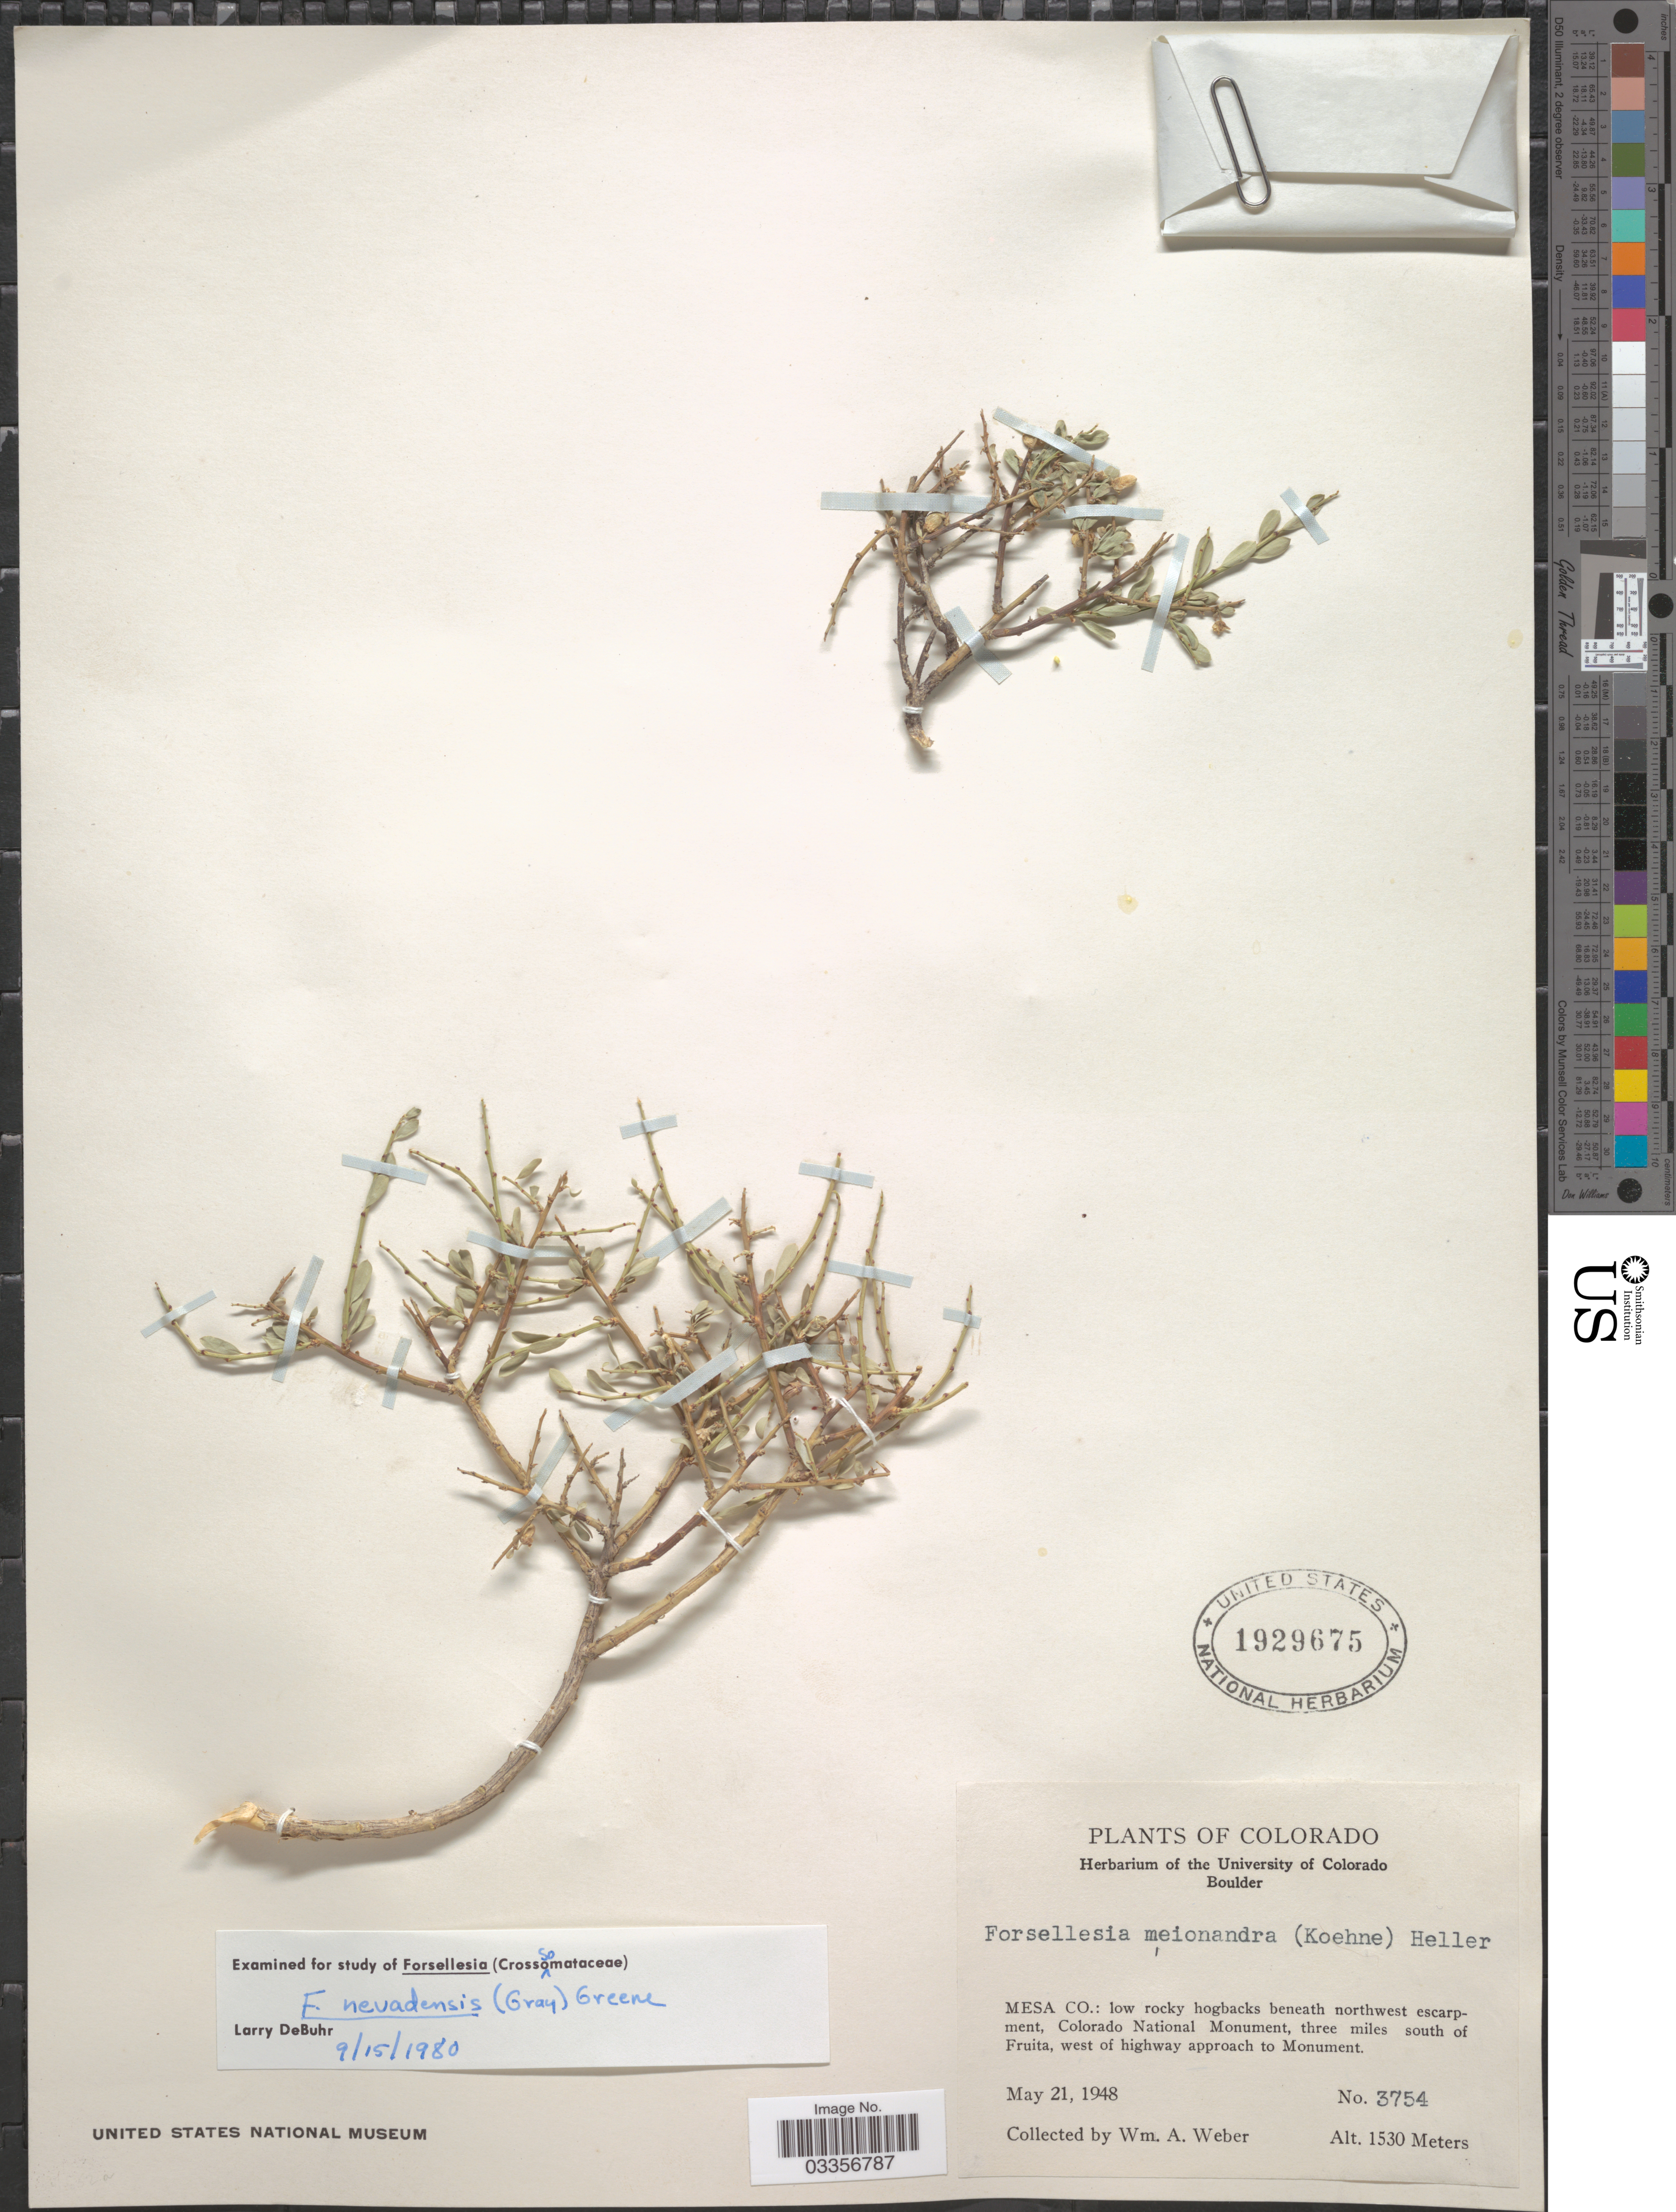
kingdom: Plantae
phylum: Tracheophyta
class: Magnoliopsida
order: Crossosomatales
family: Crossosomataceae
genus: Glossopetalon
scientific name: Glossopetalon spinescens var. meionandrum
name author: (Koehne) Trel.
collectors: W. A. Weber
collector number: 3754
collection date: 1948-05-21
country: United States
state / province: Colorado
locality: Mesa Co.: low rocky hogbacks beneath northwest escarpment, Colorado National Monument, three miles south of Fruita, west of highway approach to Monument.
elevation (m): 1530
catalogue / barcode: US 1929675